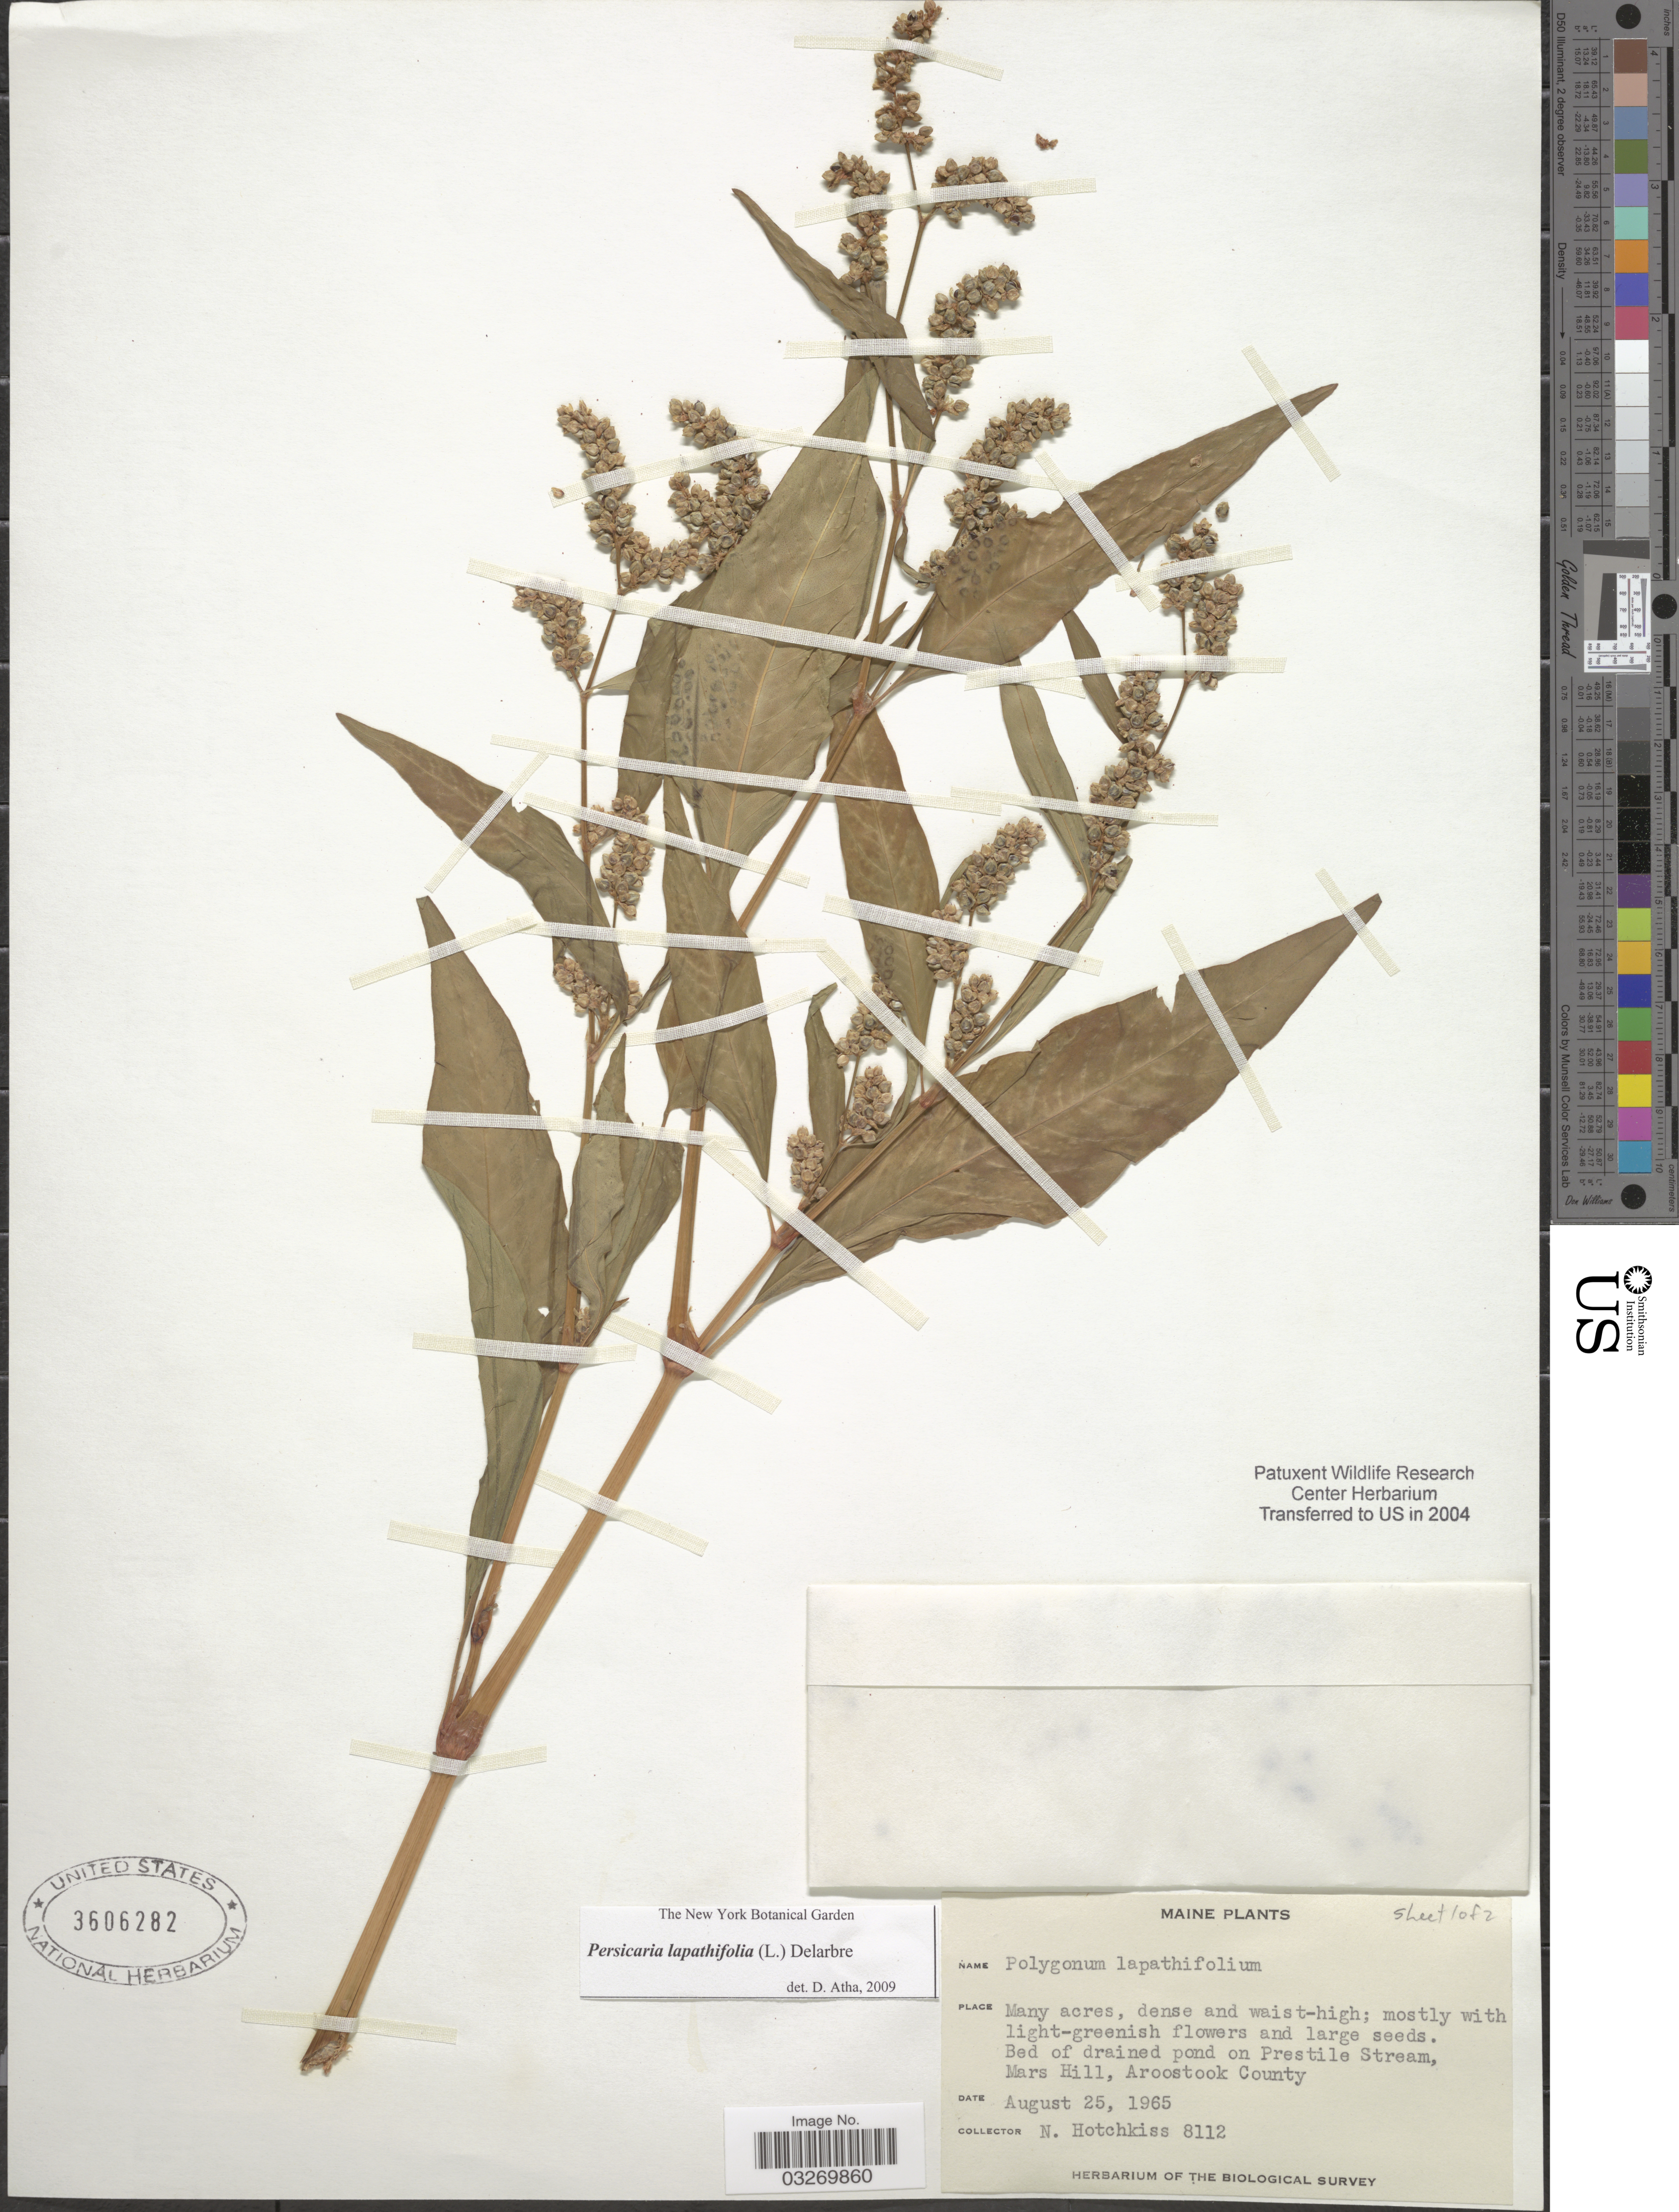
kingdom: Plantae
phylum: Tracheophyta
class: Magnoliopsida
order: Caryophyllales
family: Polygonaceae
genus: Persicaria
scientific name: Persicaria lapathifolia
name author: (L.) Delarbre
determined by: Atha, D. E.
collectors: N. Hotchkiss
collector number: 8112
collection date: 1965-08-25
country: United States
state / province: Maine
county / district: Aroostook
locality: Bed of drained pond on Prestile Stream, Mars Hill.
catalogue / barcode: US 3606282